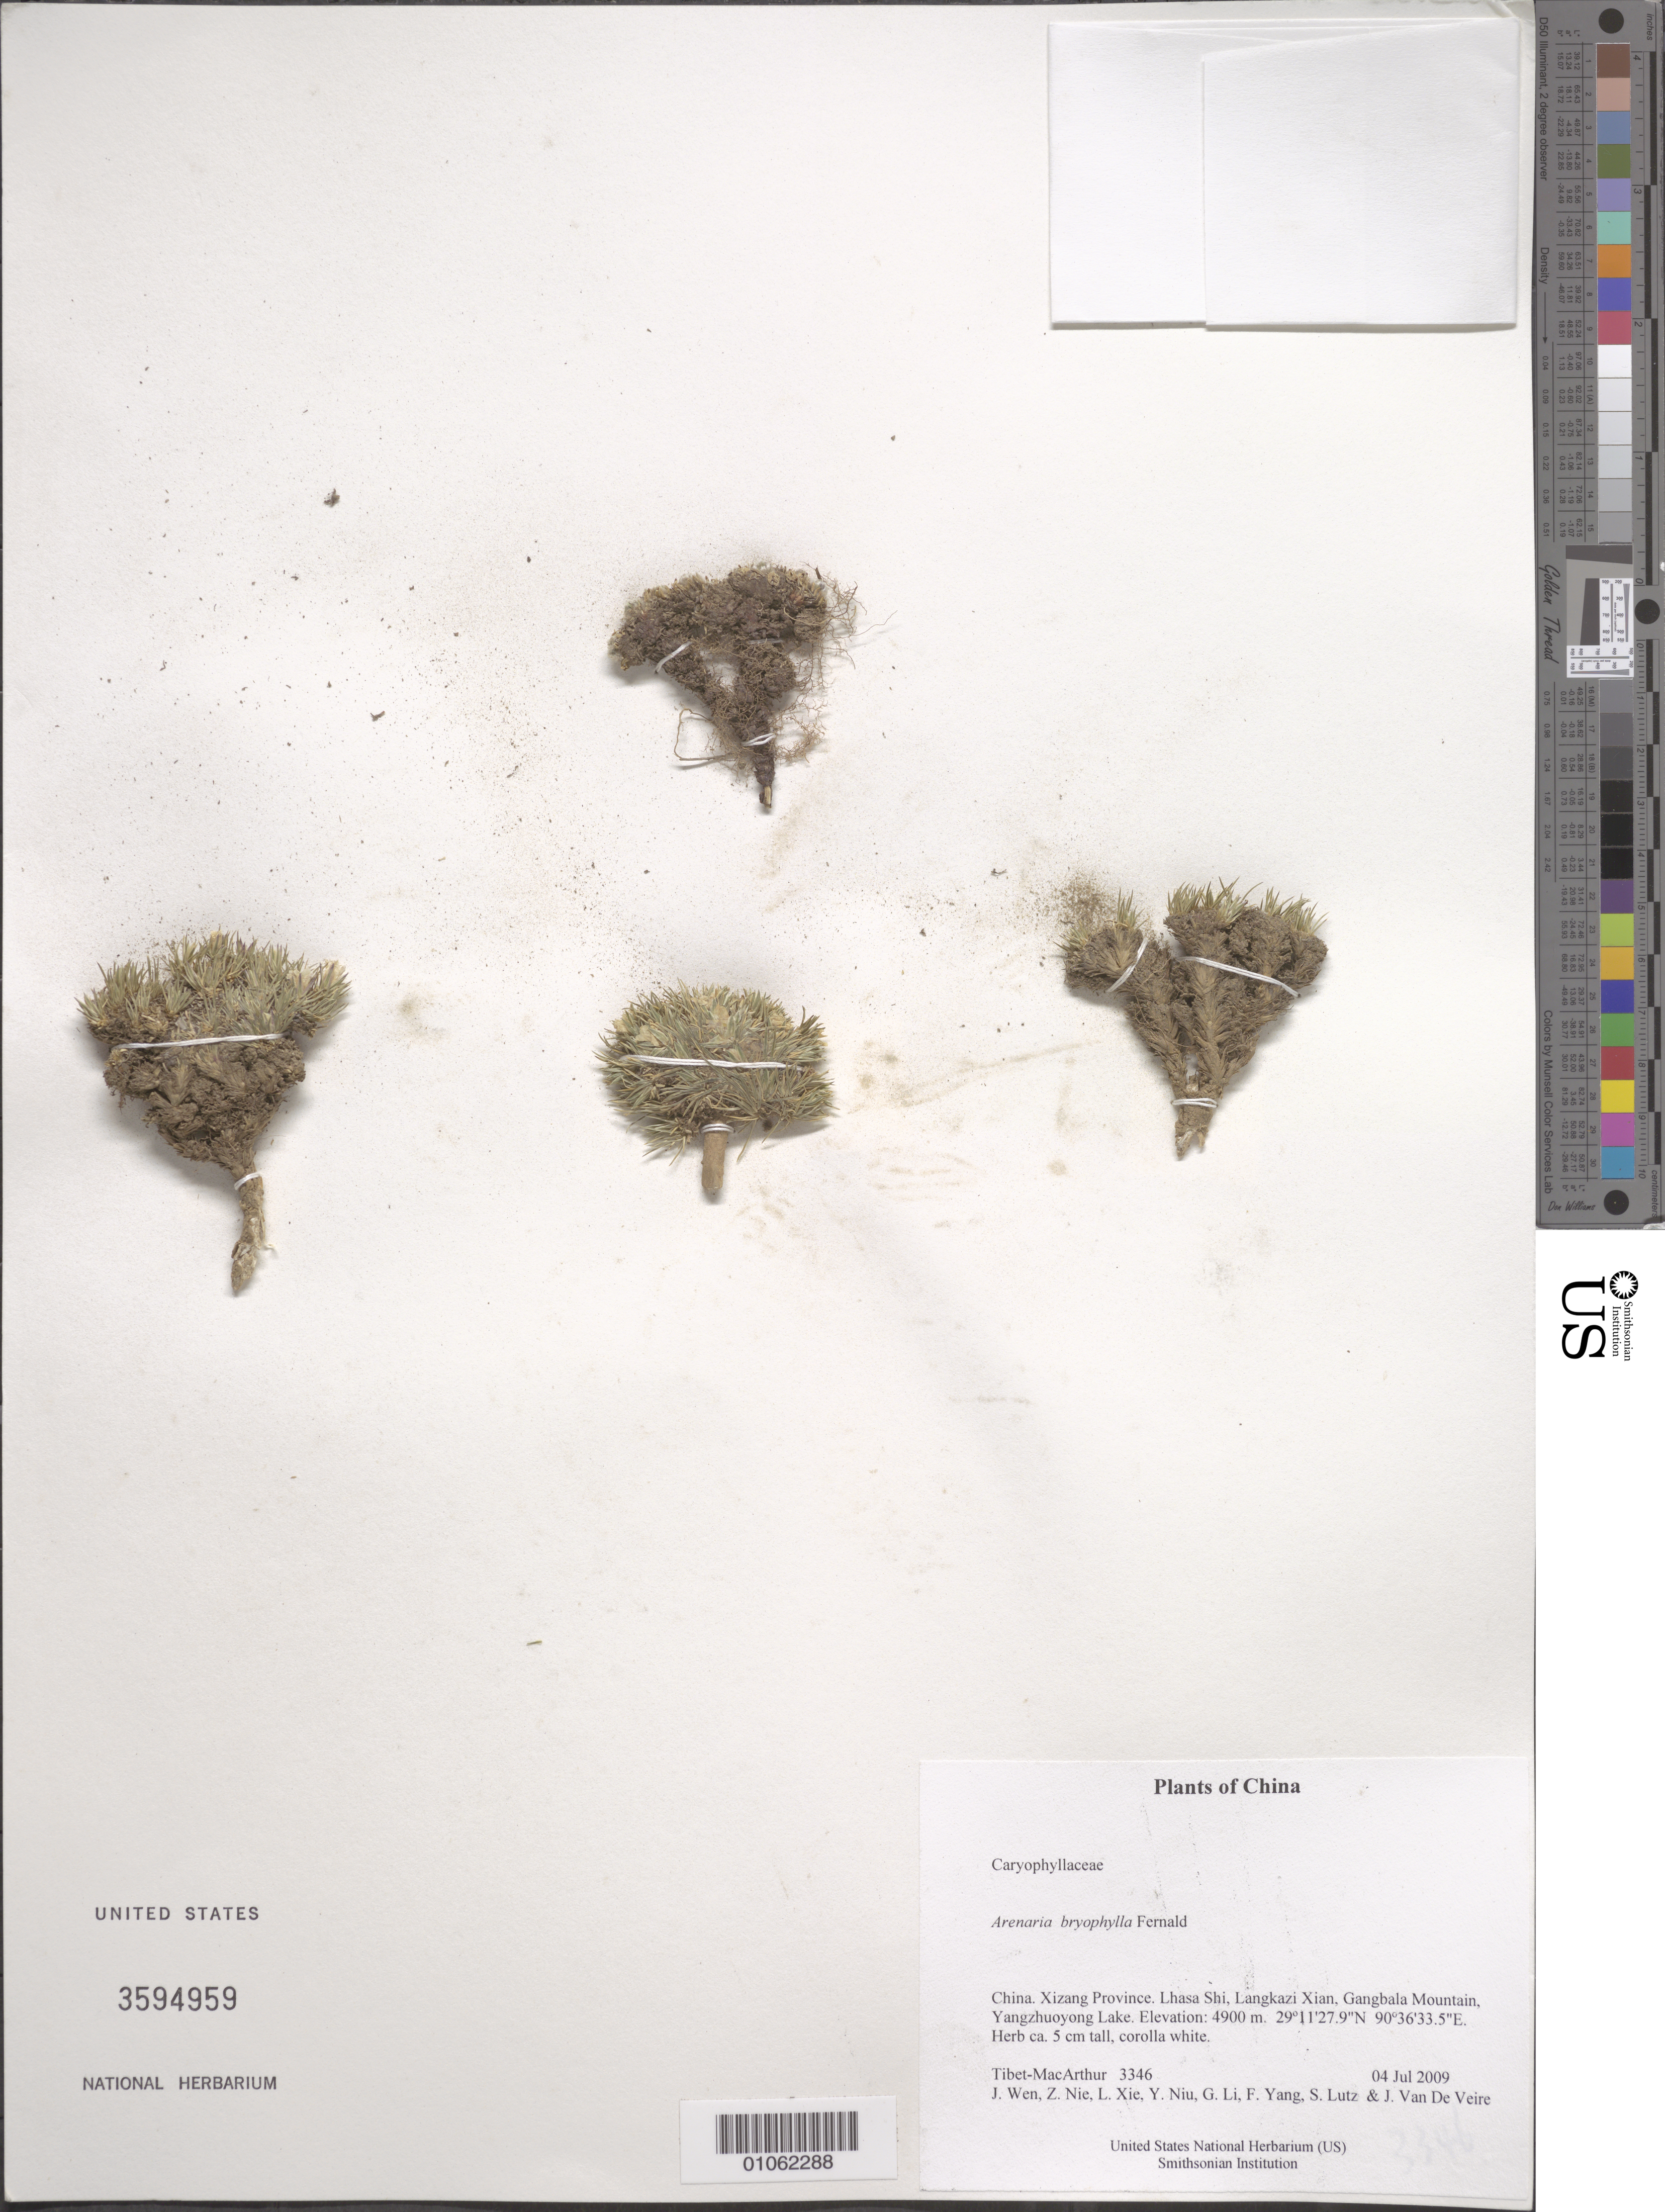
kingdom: Plantae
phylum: Tracheophyta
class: Magnoliopsida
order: Caryophyllales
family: Caryophyllaceae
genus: Eremogone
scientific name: Eremogone bryophylla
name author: (Fernald) Pusalkar & D.K. Singh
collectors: Tibet-MacArthur, J. Wen, Z. Nie, L. Xie, Y. Niu, G. Li, F. Yang, S. Lutz & J. Van De Veire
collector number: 3346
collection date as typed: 04 Jul 2009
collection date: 2009-07-04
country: China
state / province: Xizang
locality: Lhasa Shi, Langkazi Xian, Gangbala Mountain, Yangzhuoyong Lake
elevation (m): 4900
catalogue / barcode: US 3594959